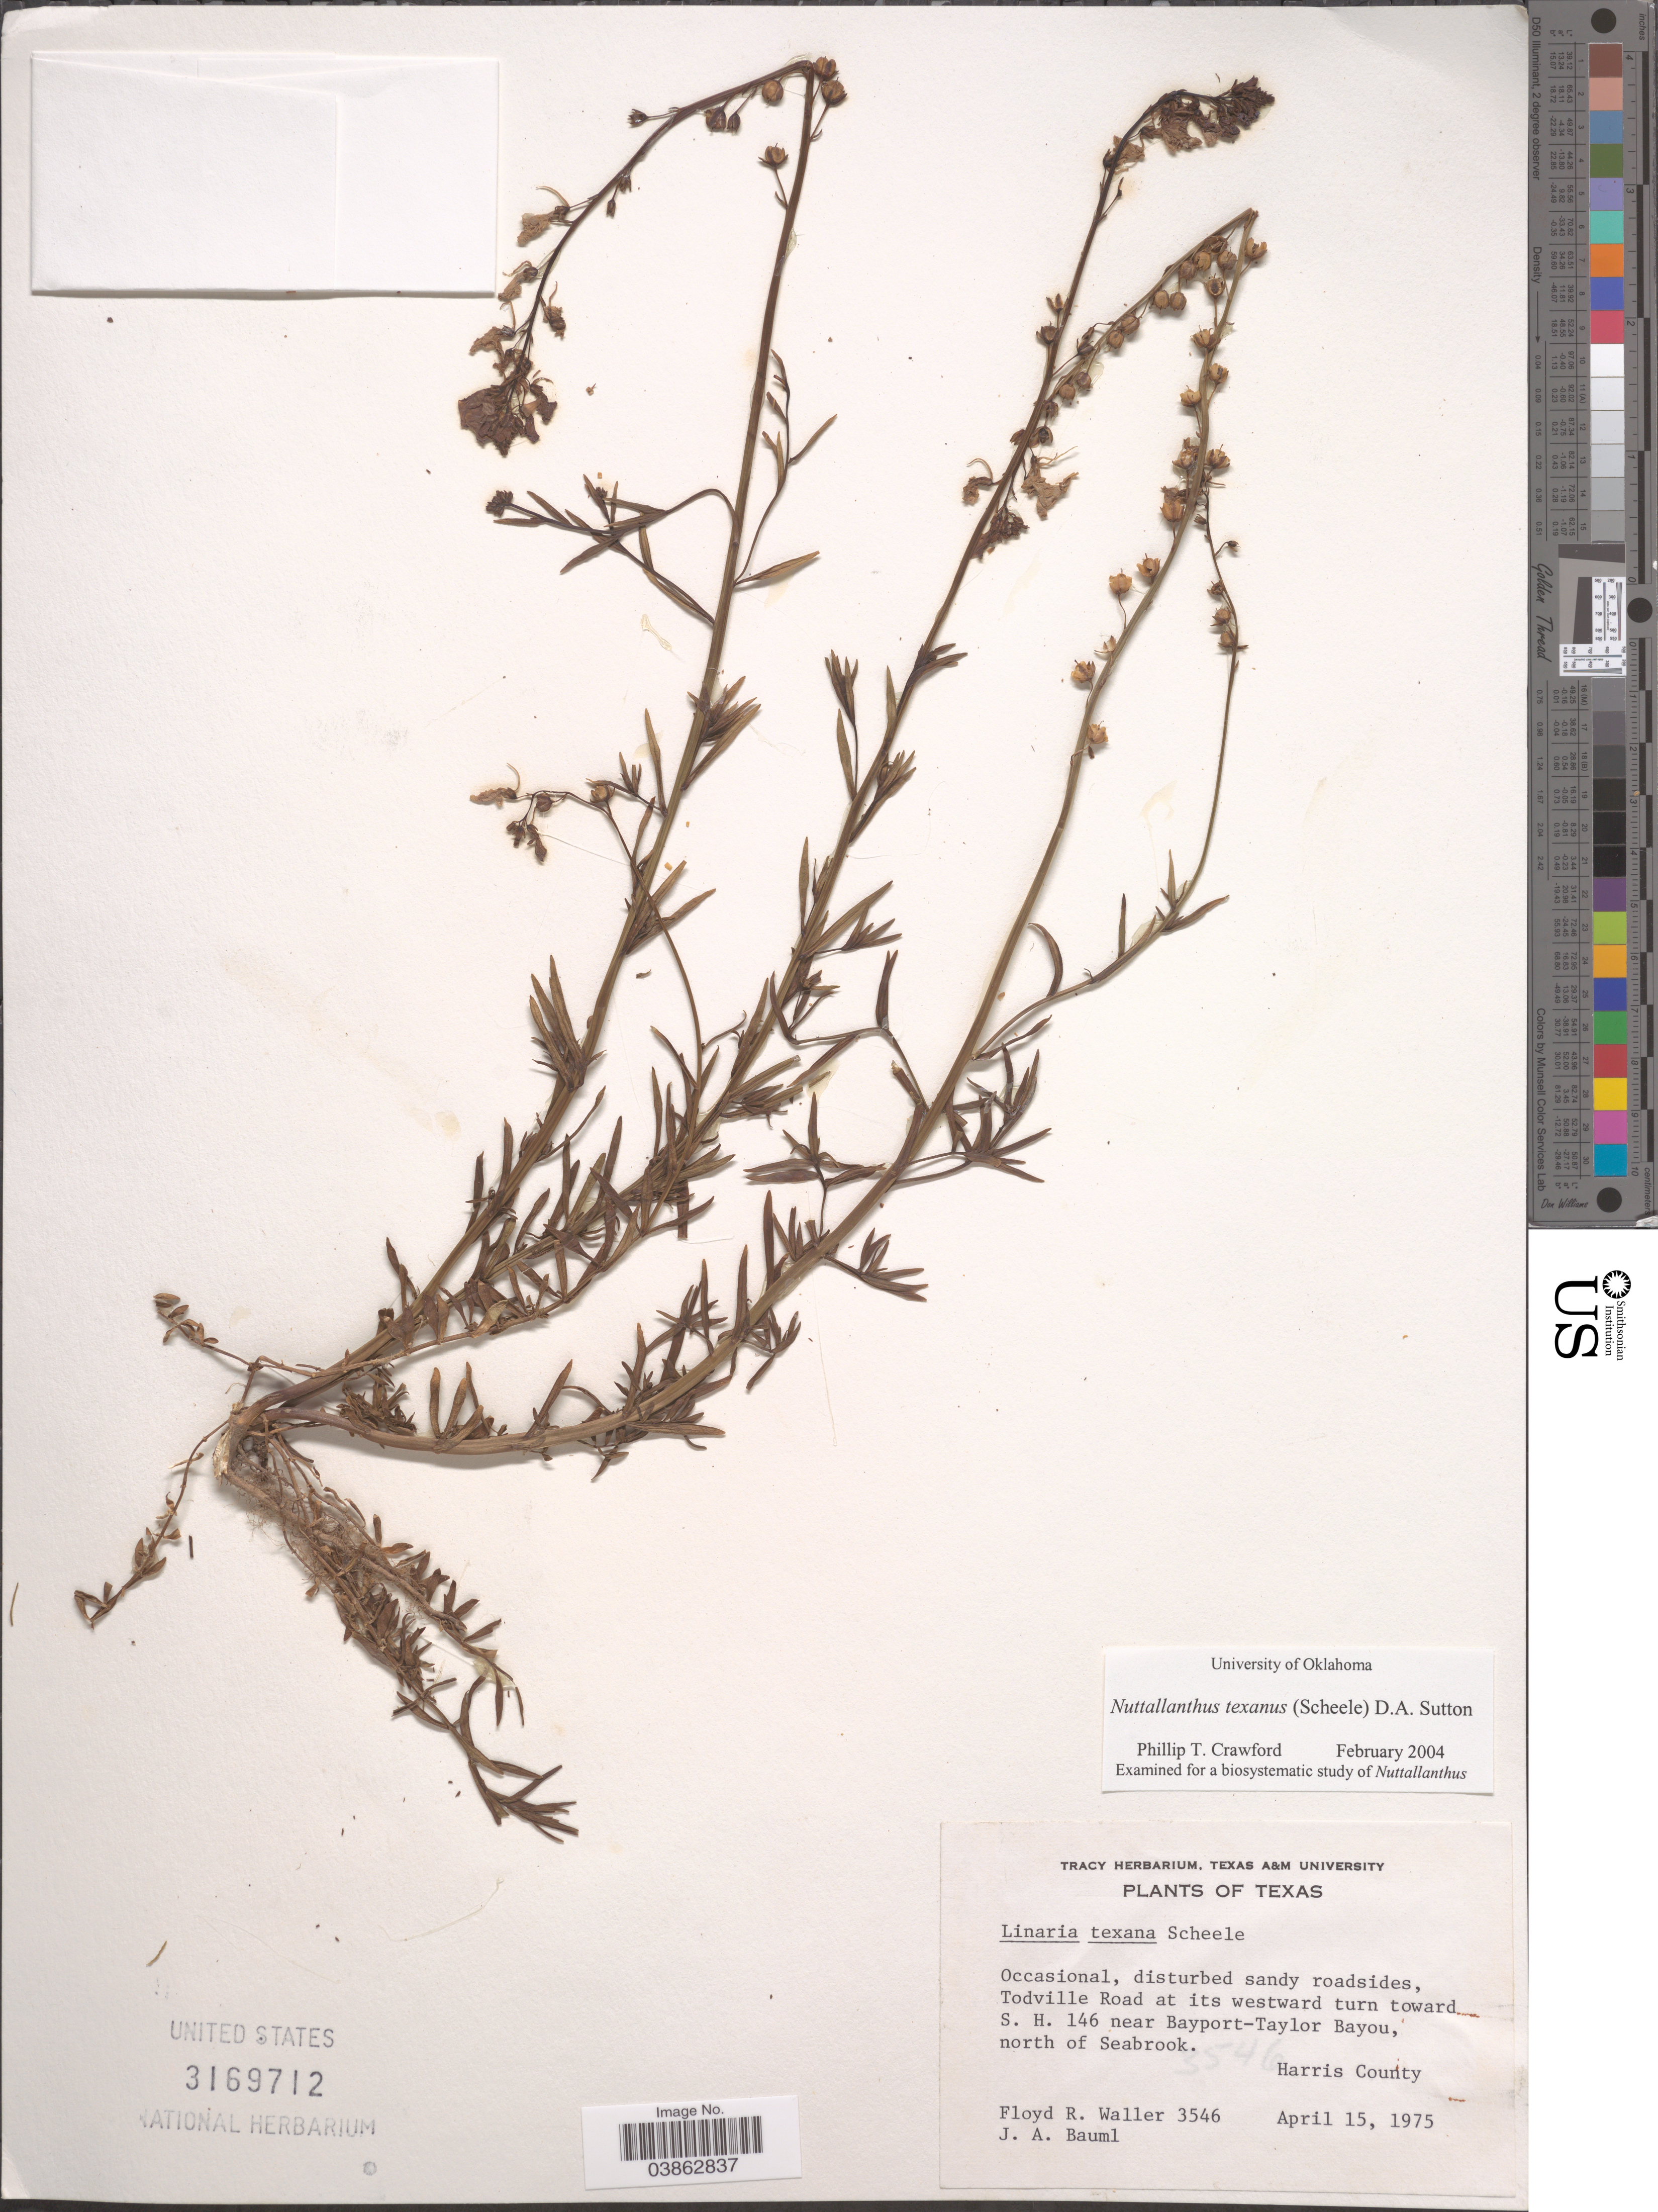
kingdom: Plantae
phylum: Tracheophyta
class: Magnoliopsida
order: Lamiales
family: Plantaginaceae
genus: Linaria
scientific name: Linaria texana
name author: Scheele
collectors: F. R. Waller & J. Bauml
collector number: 3546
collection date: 1975-04-15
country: United States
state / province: Texas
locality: Todville Road at its westward turn toward S. H. 146 near Bayport-Taylor Bayou, north of Seabrook. Harris County.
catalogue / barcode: US 3169712